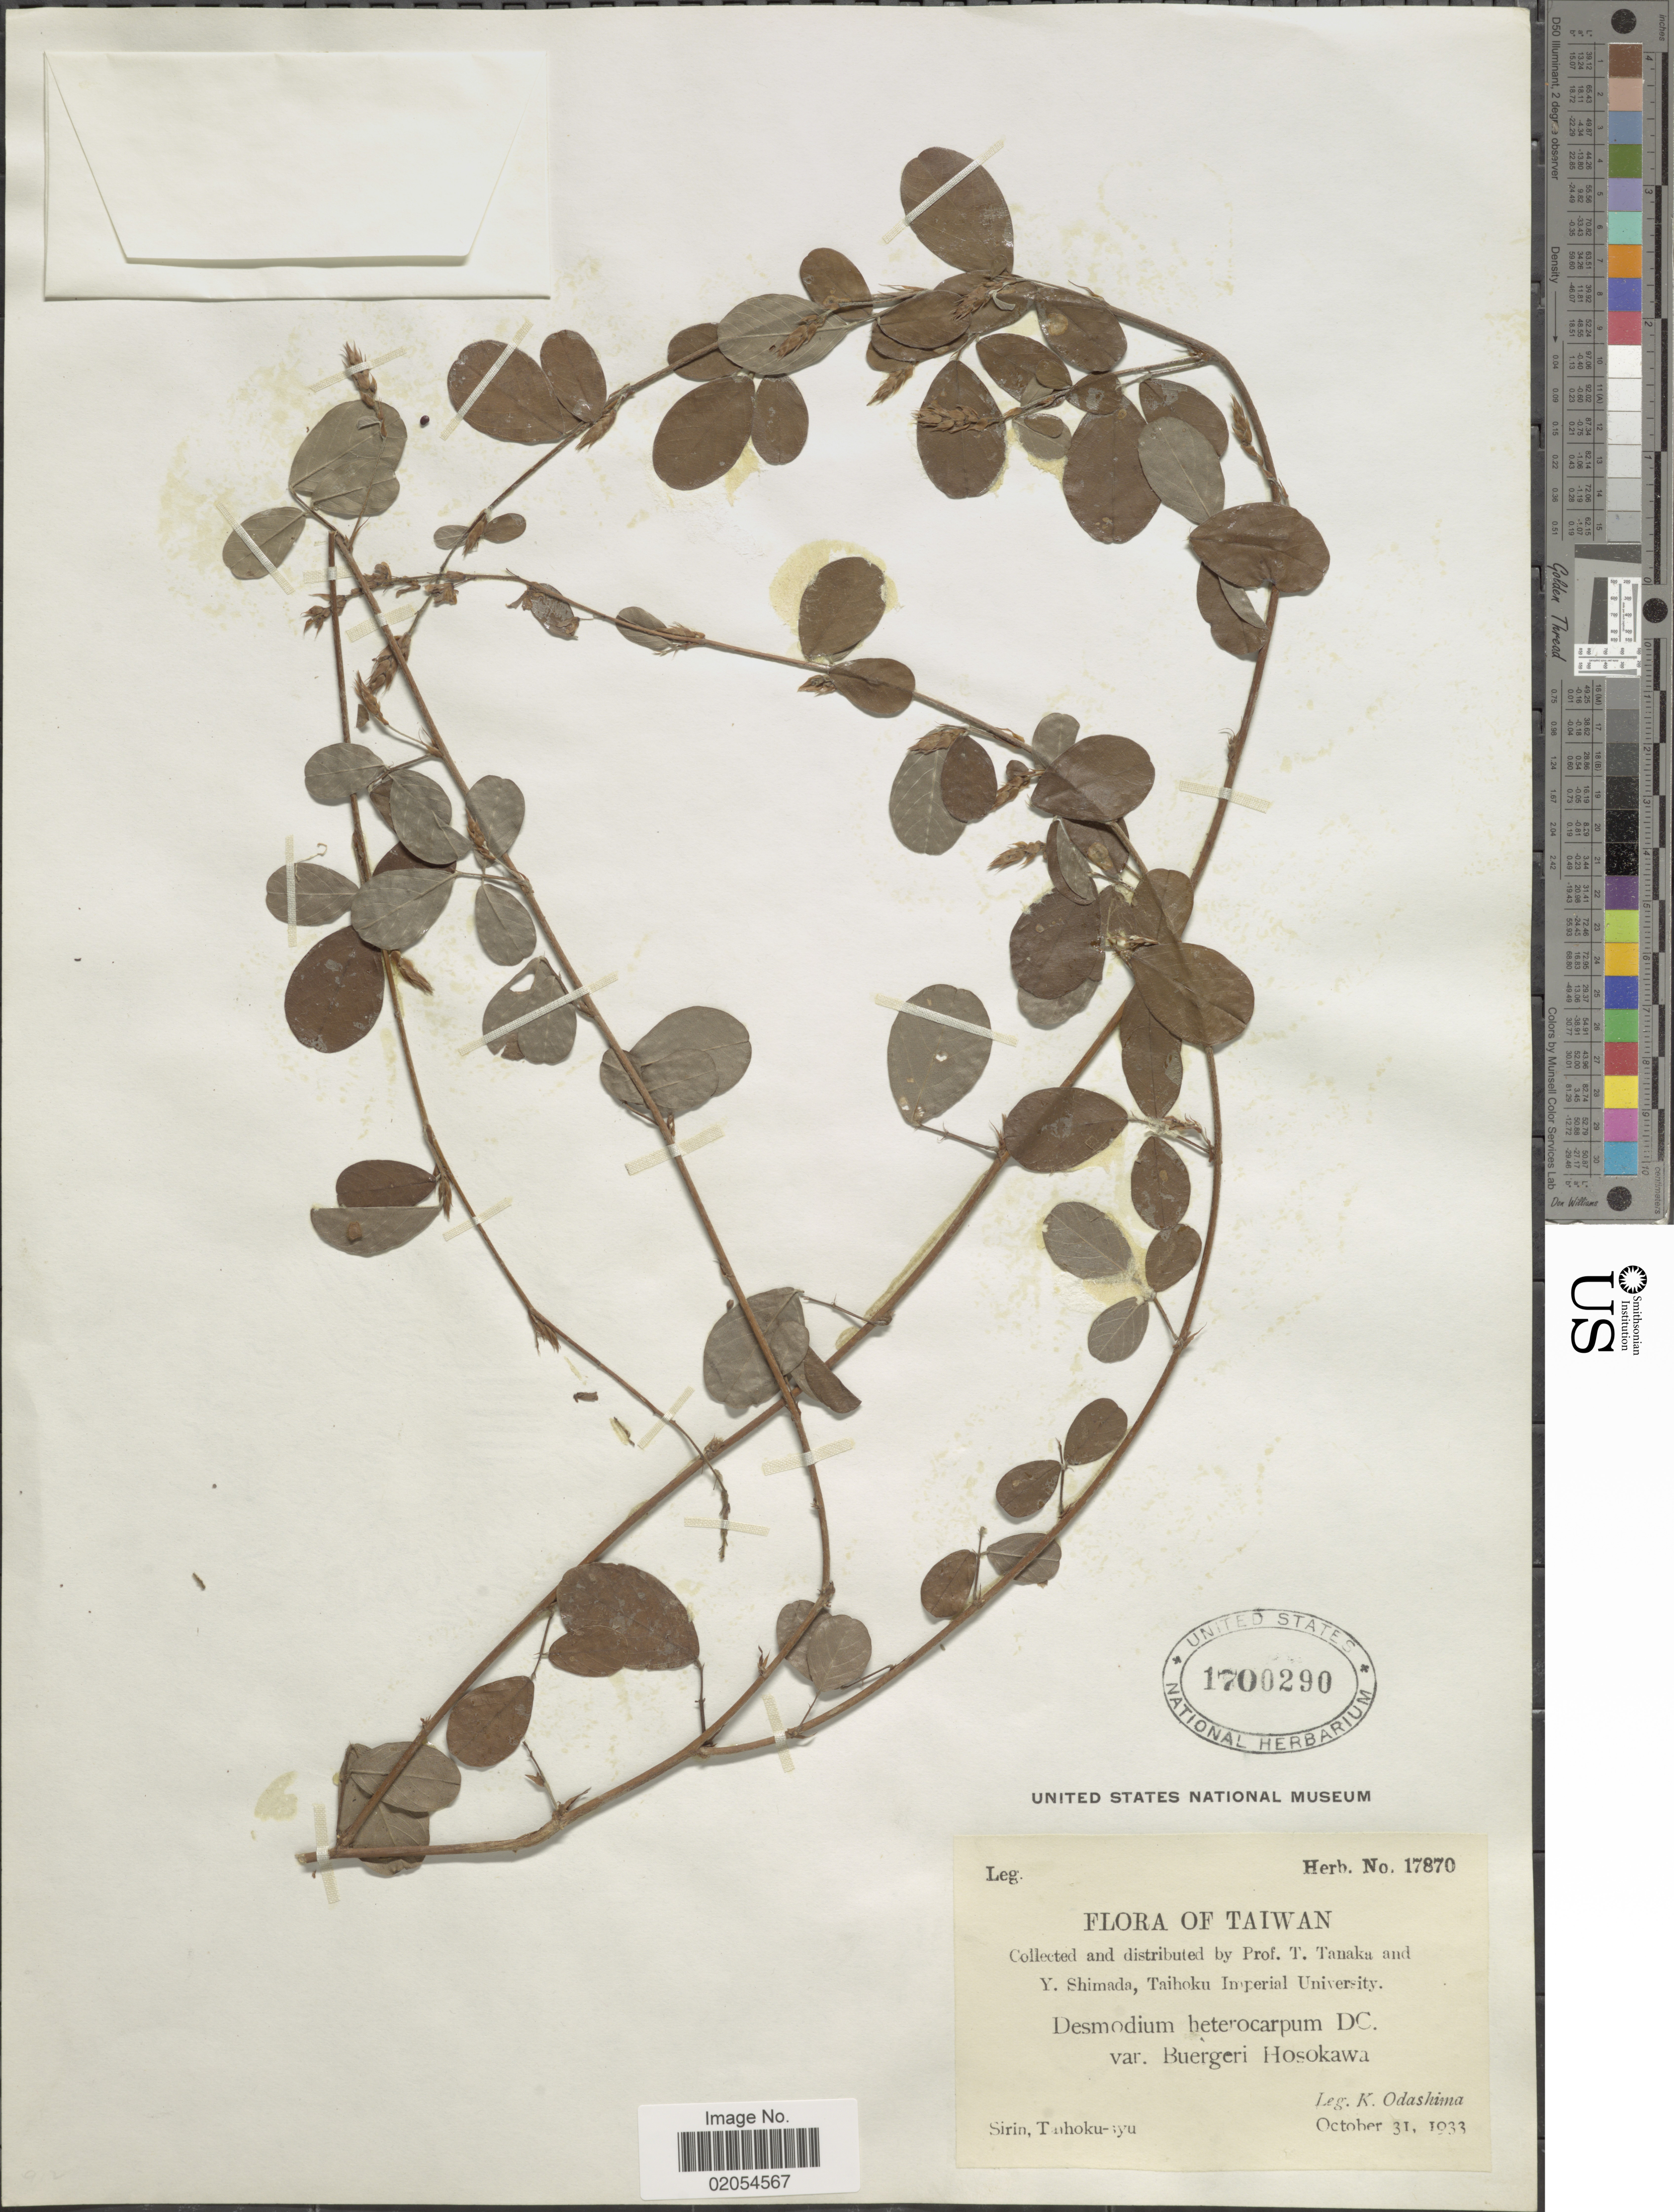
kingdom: Plantae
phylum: Tracheophyta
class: Magnoliopsida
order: Fabales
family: Fabaceae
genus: Grona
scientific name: Grona heterocarpos subsp. heterocarpos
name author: (L.) H. Ohashi & K. Ohashi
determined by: Strong, Mark T., (BOT), Smithsonian Institution - National Museum of Natural History (UNITED STATES)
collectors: T. Tanaka, Y. Shimada & K. Odashima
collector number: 17870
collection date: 1933-10-31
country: Taiwan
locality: Sirin, Tahoku-syu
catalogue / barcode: US 1700290